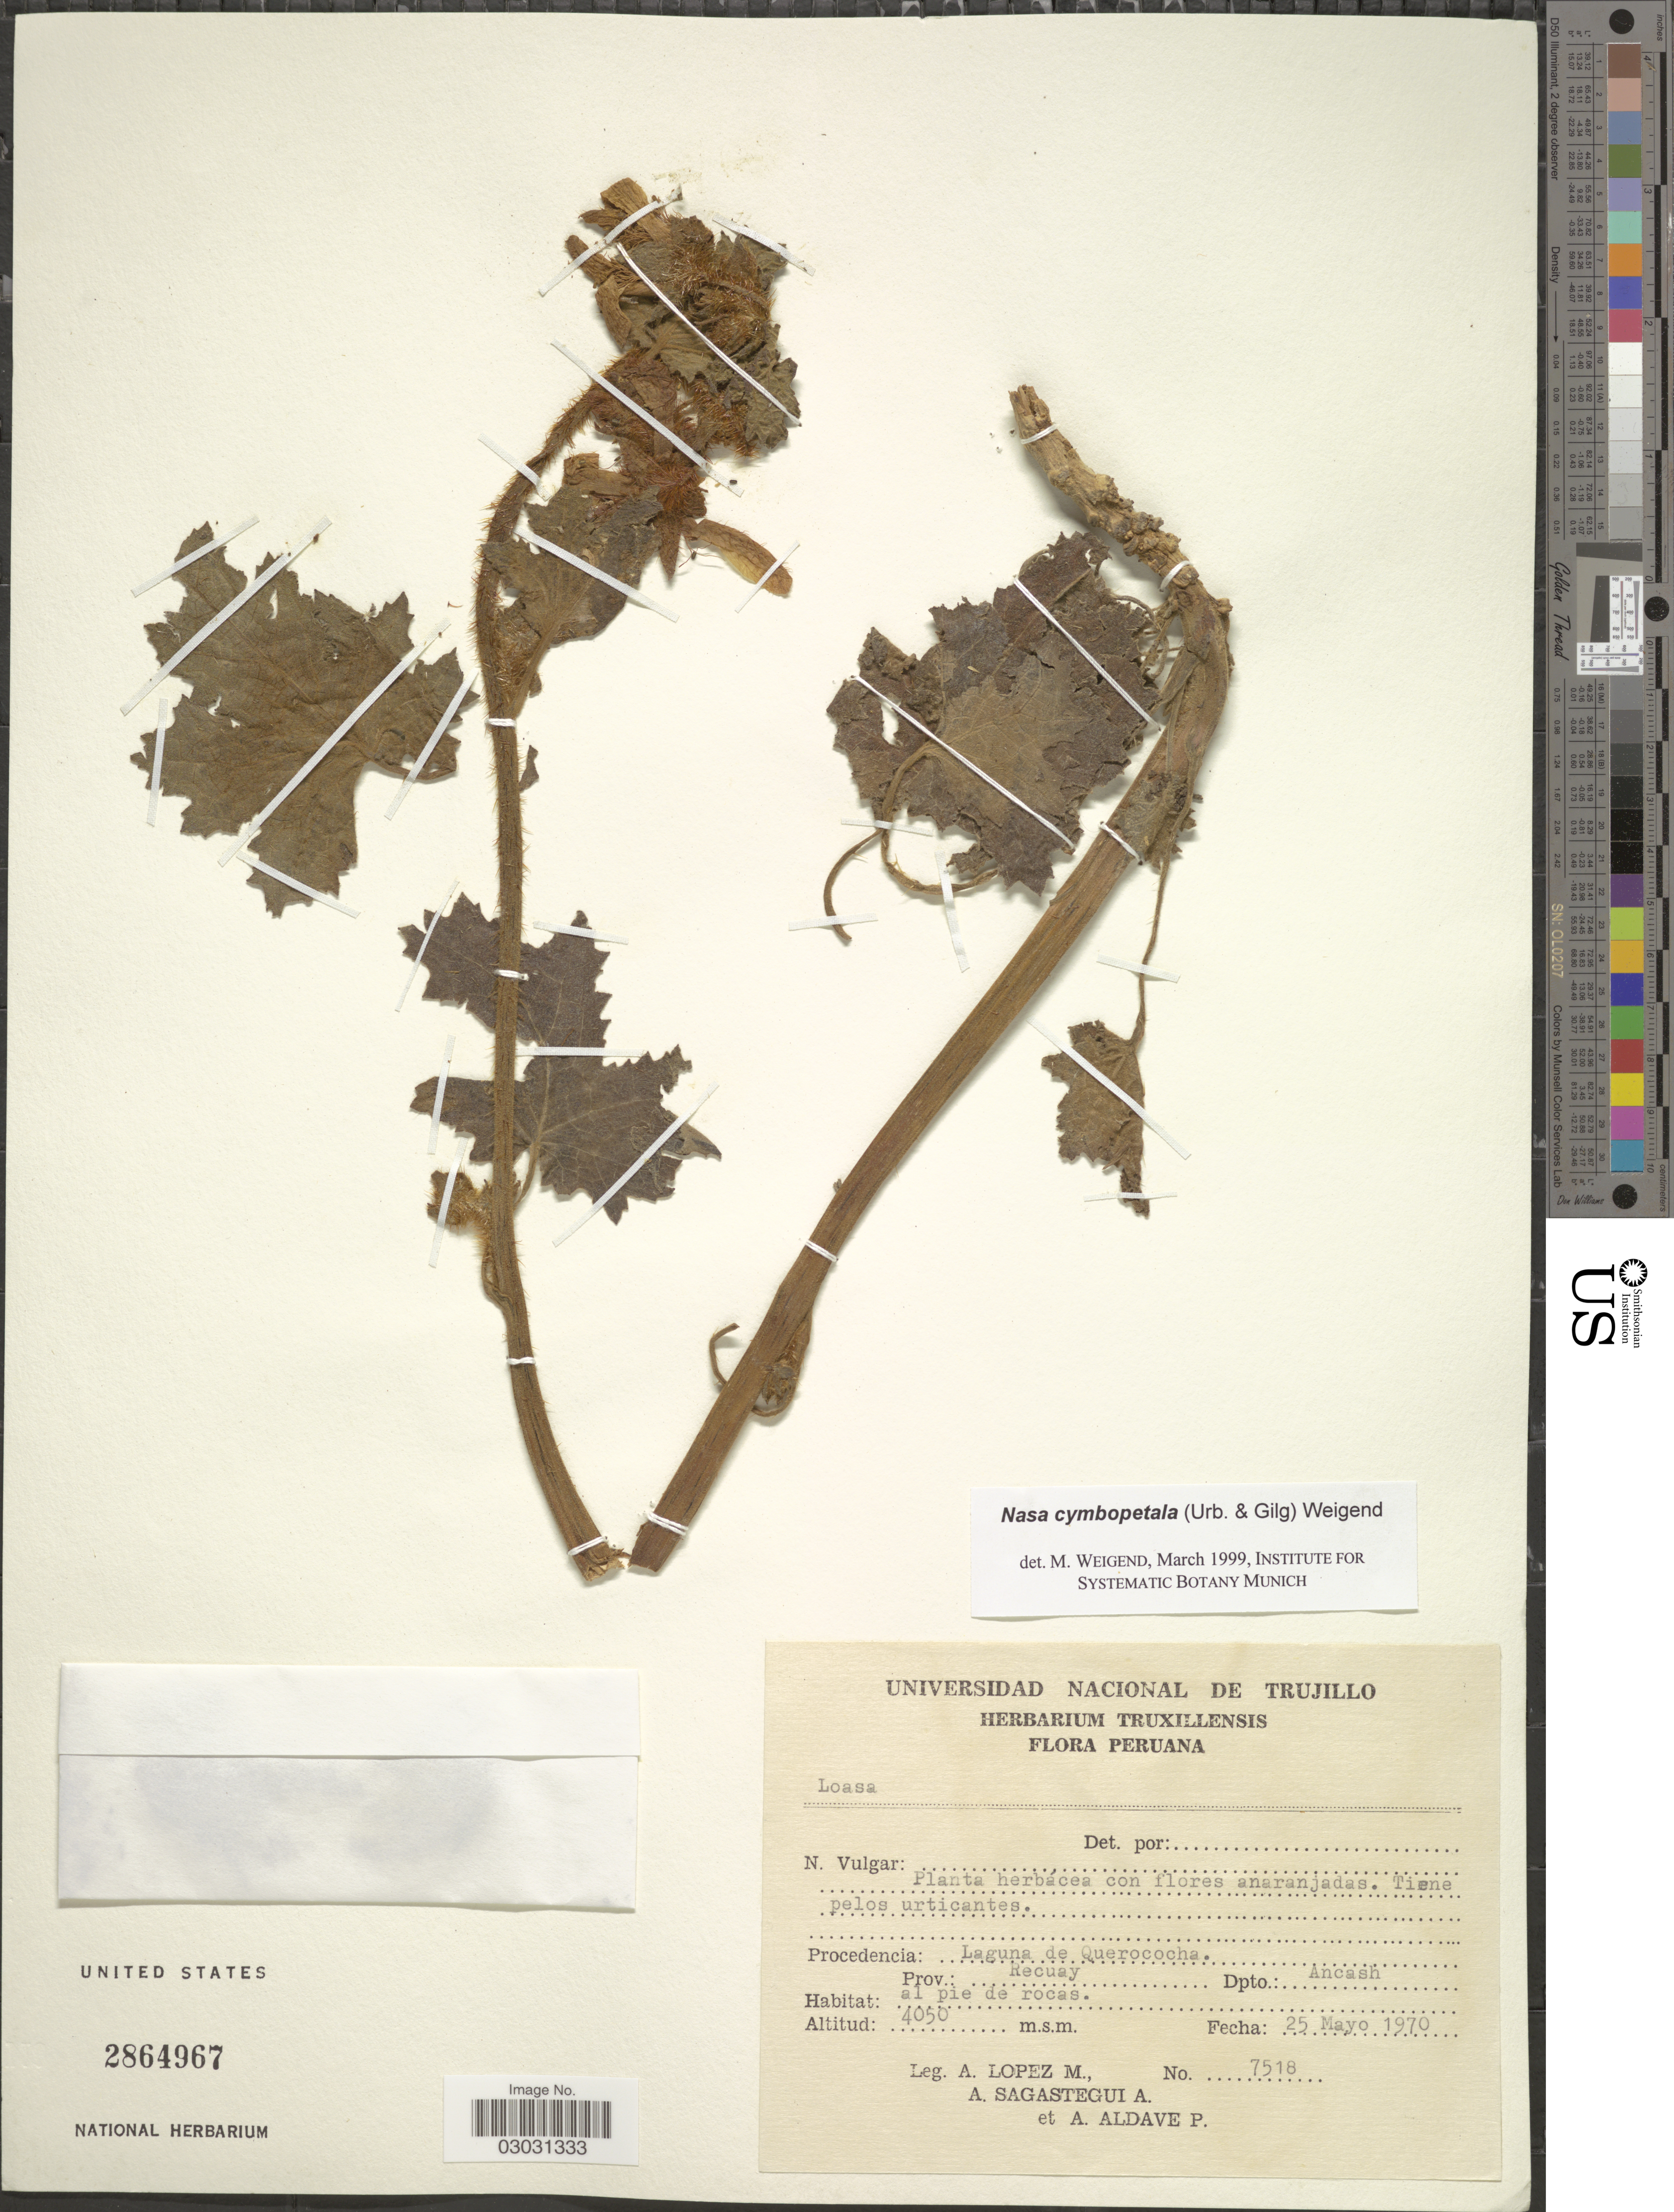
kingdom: Plantae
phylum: Tracheophyta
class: Magnoliopsida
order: Cornales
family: Loasaceae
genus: Nasa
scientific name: Nasa cymbopetala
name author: (Urb. & Gilg) Weigend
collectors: A. López M., A. Sagástegui A. & A. Aldave P.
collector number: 7518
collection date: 1970-05-25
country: Peru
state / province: Ancash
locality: Procedencia: Laguna de Querococha. Prov. Recuay, Dpto.: Ancash.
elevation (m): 4050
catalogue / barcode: US 2864967